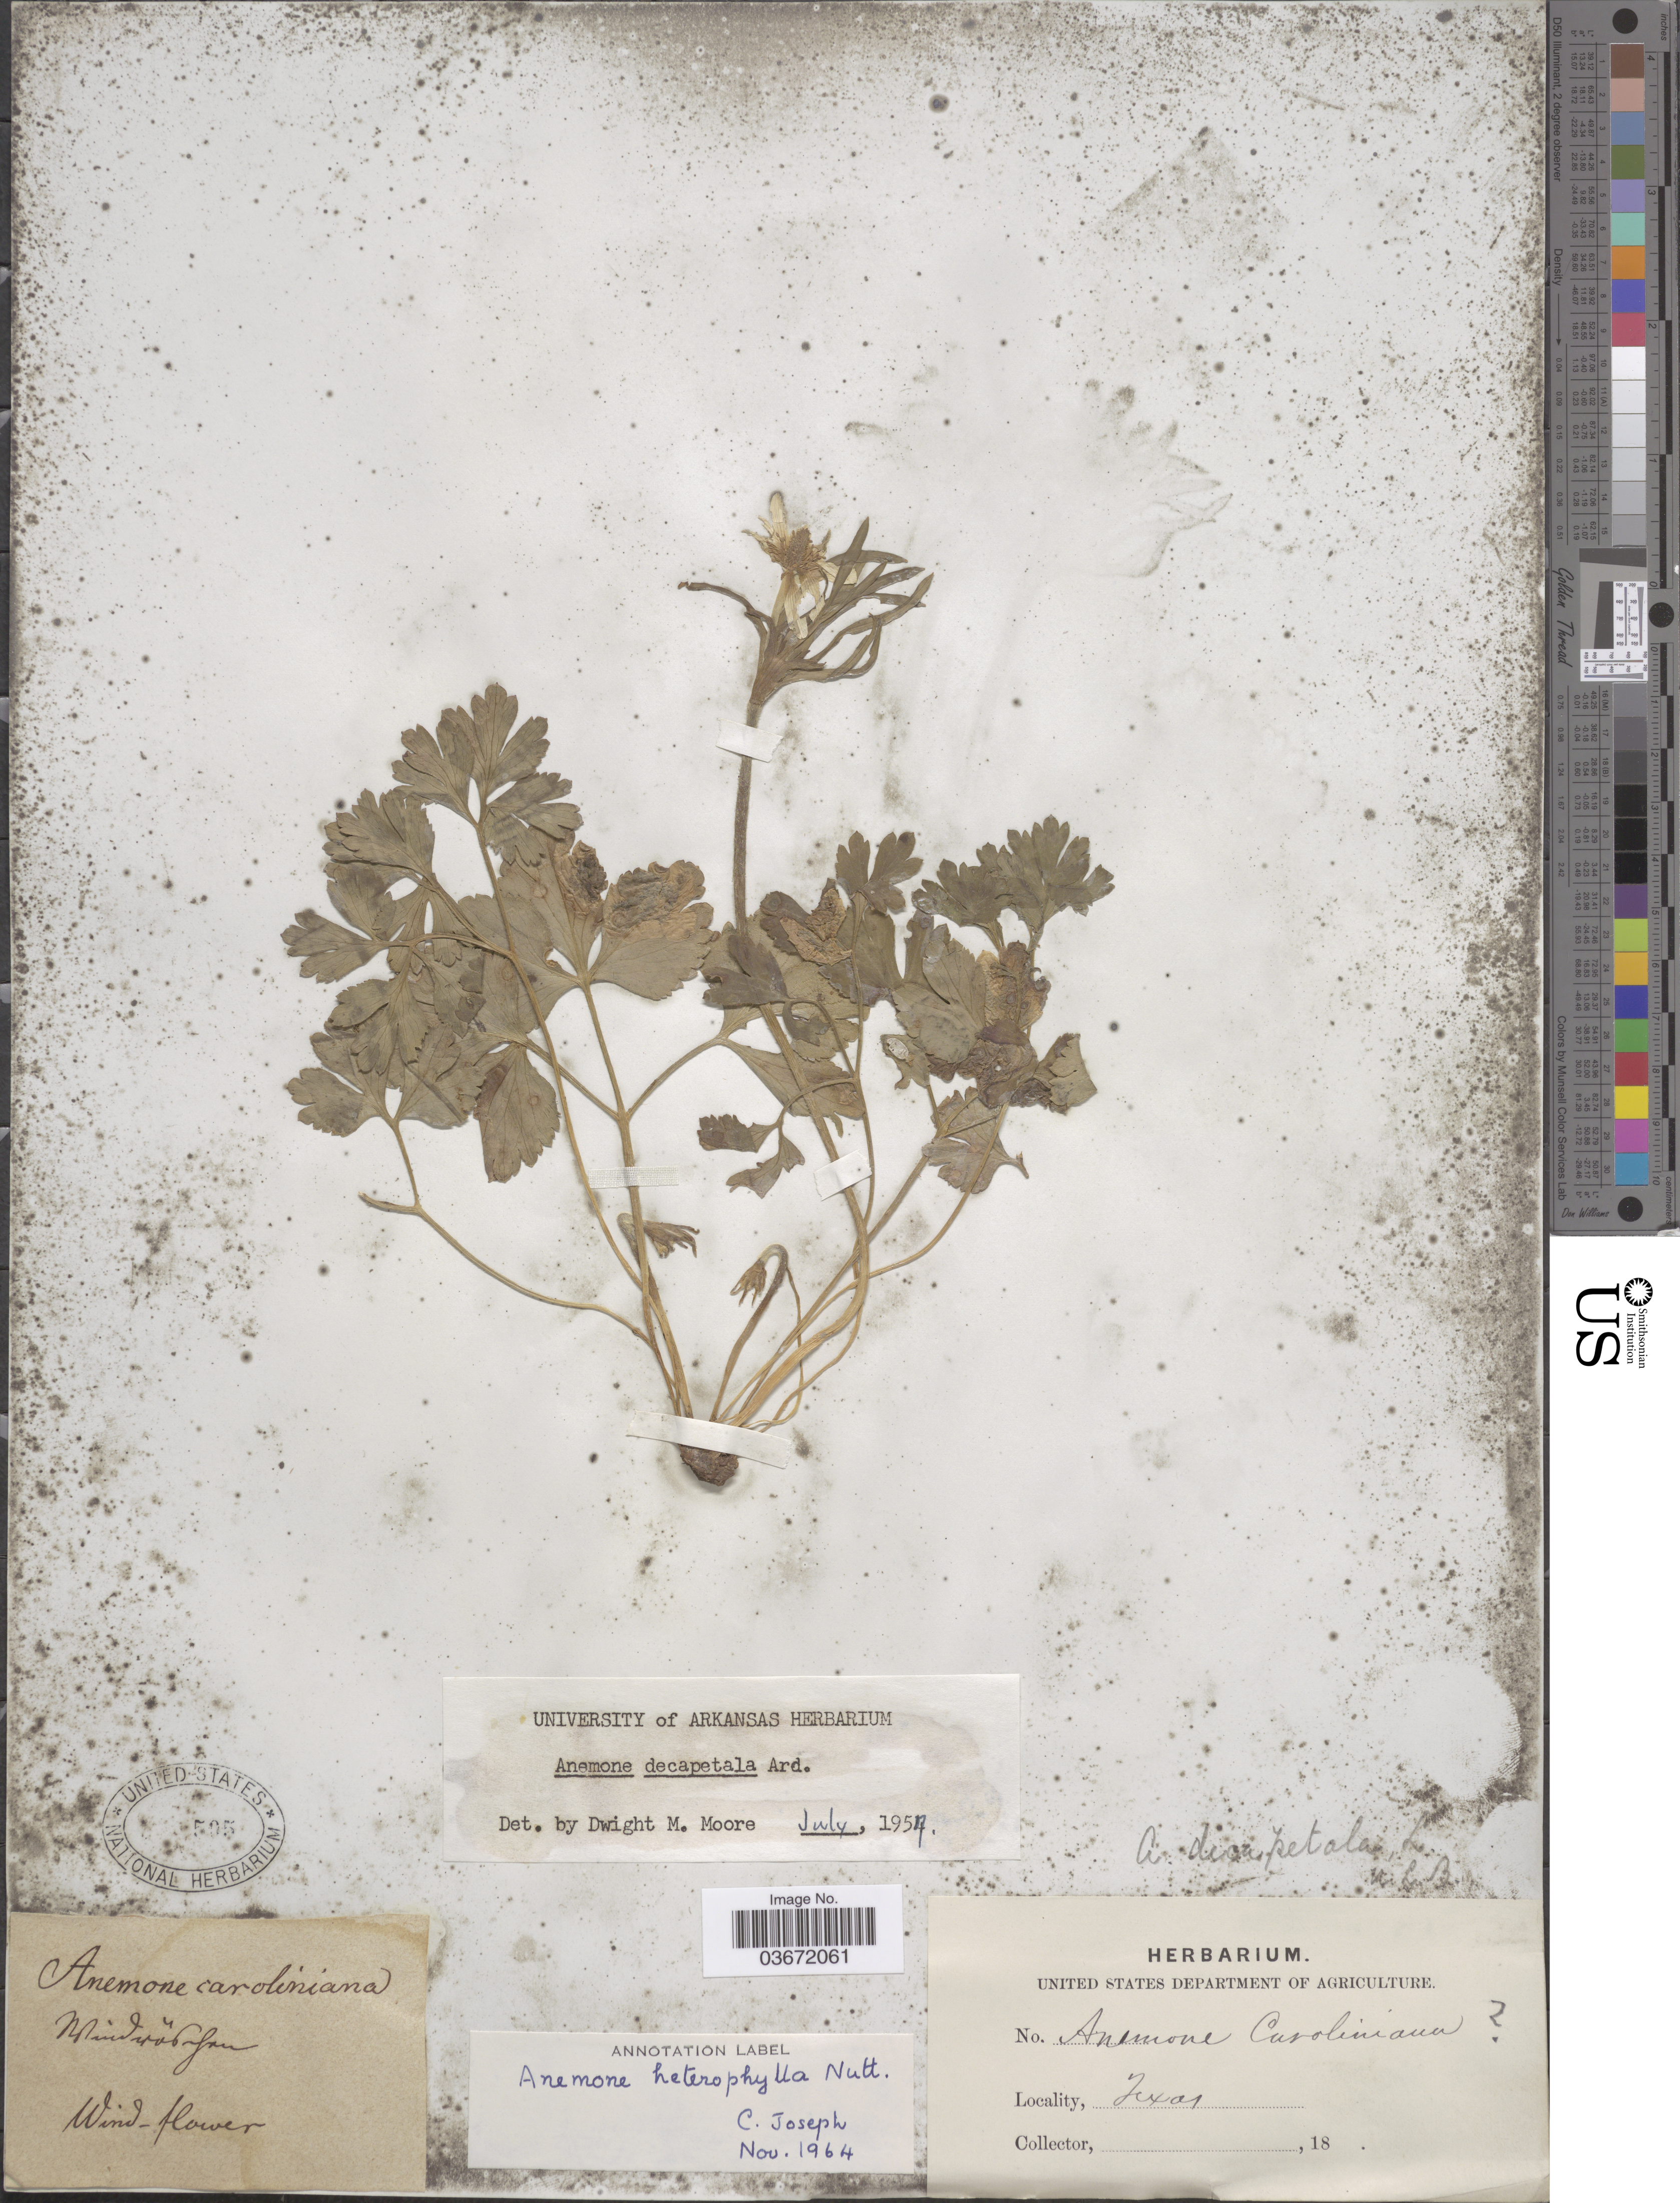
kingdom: Plantae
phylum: Tracheophyta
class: Magnoliopsida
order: Ranunculales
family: Ranunculaceae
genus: Anemone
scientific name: Anemone heterophylla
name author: Nutt. & Alph. Wood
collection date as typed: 18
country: United States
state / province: Texas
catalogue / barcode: US 505